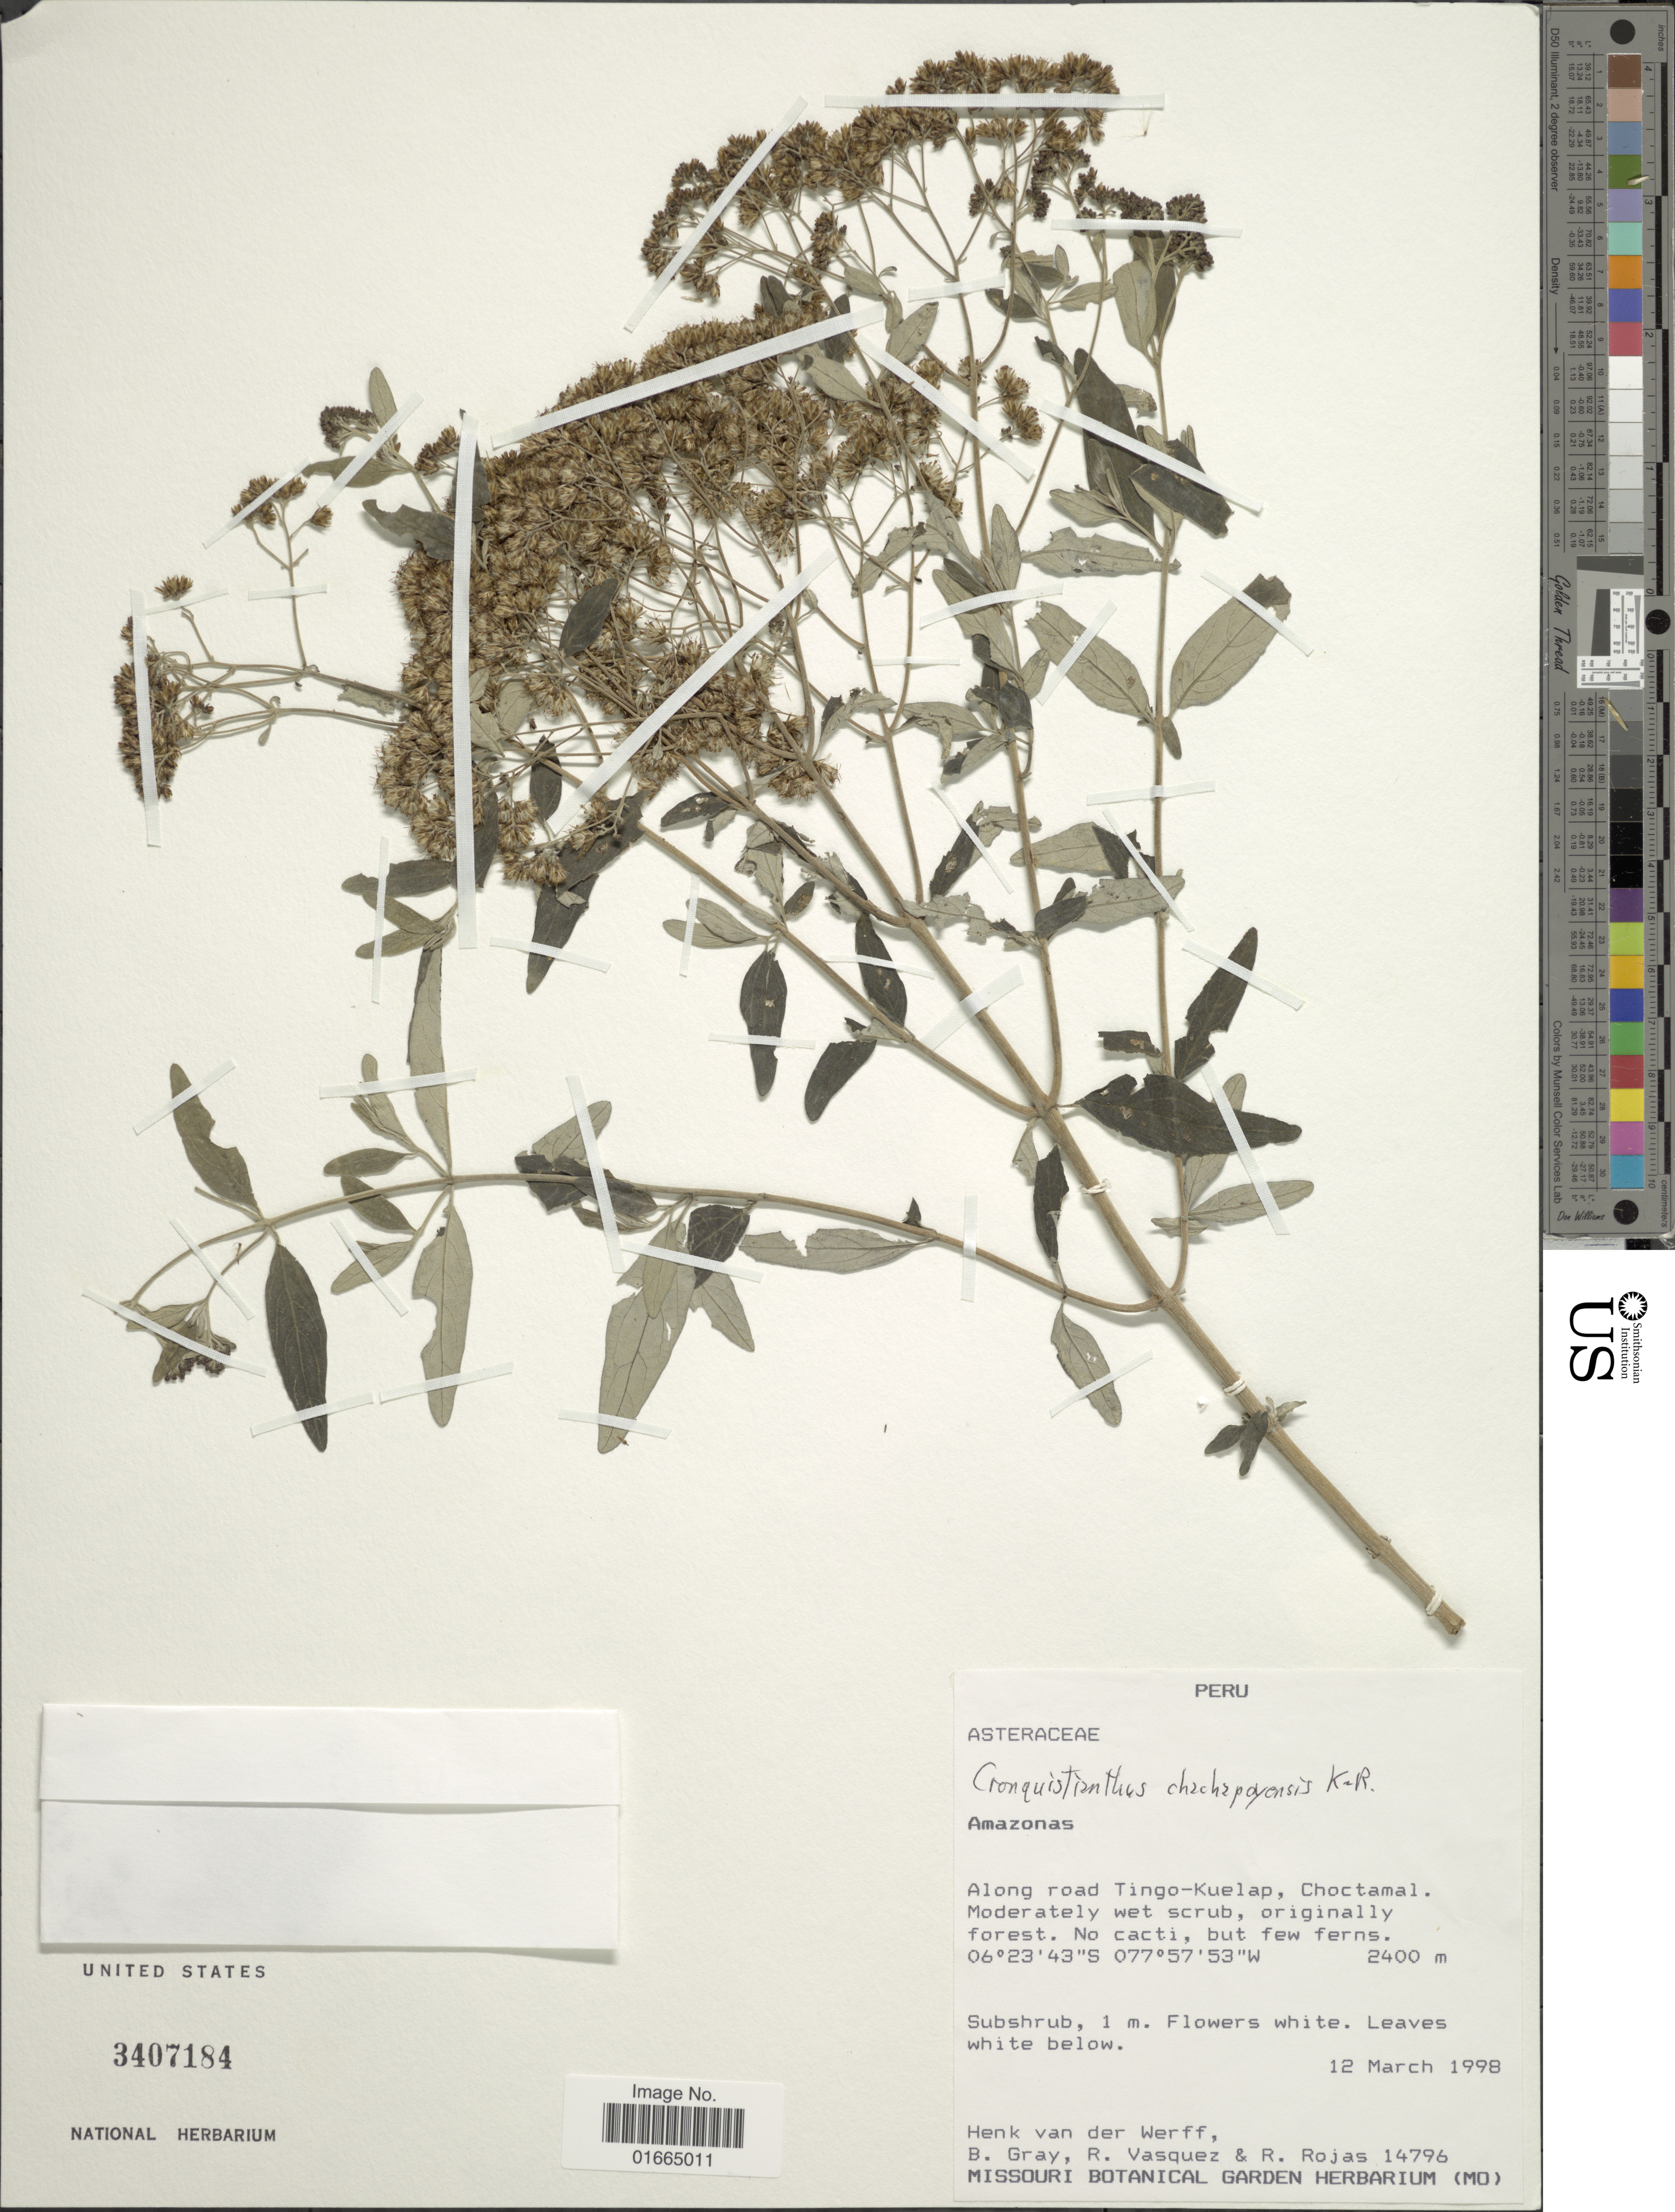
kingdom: Plantae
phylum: Tracheophyta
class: Magnoliopsida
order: Asterales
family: Asteraceae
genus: Cronquistianthus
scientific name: Cronquistianthus chachapoyensis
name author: R.M. King & H. Rob.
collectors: H. van der Werff, B. Gray, R. Vásquez & R. Rojas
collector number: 14796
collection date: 1998-03-12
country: Peru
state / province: Amazonas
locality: Amazonas. Along road Tingo-Kuelap, Choctamal.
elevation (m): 2400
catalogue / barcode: US 3407184